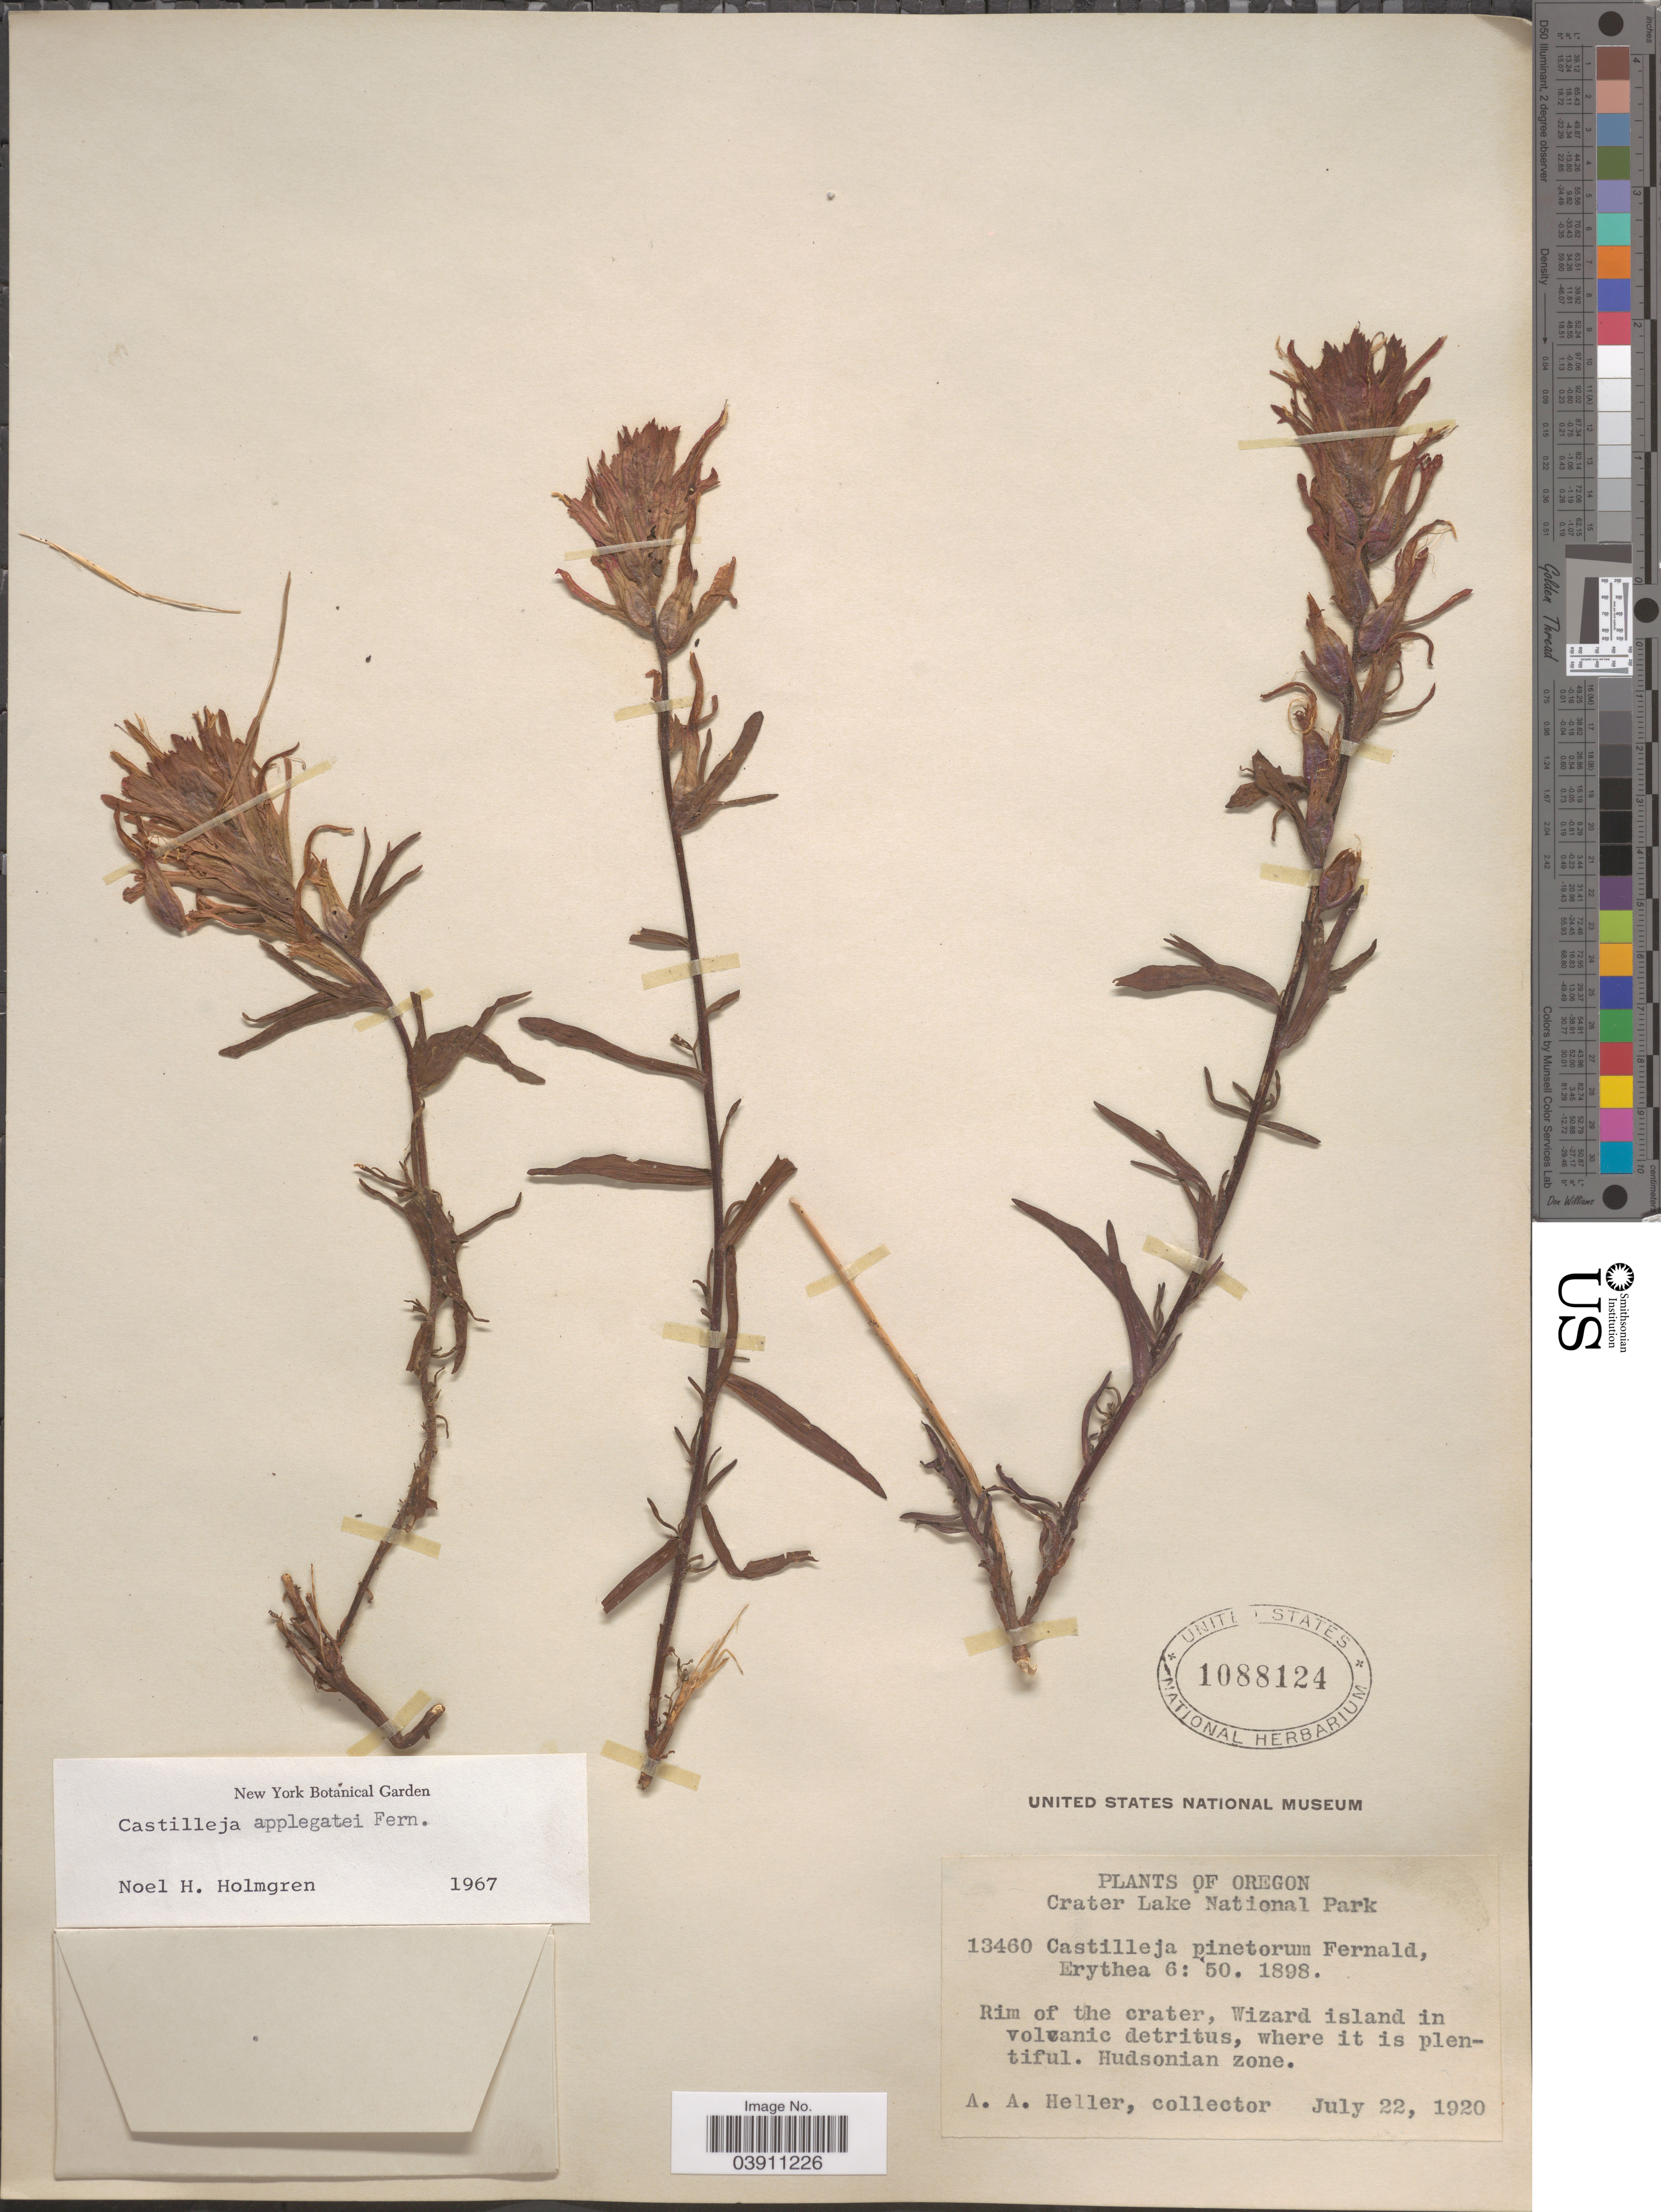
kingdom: Plantae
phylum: Tracheophyta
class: Magnoliopsida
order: Lamiales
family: Orobanchaceae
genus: Castilleja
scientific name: Castilleja applegatei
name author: Fernald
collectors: A. A. Heller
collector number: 13460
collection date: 1920-07-22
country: United States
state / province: Oregon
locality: Crater Lake National Park. Rim of the crater, Wizard island in volcanic detritus. Hudsonian zone.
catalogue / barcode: US 1088124